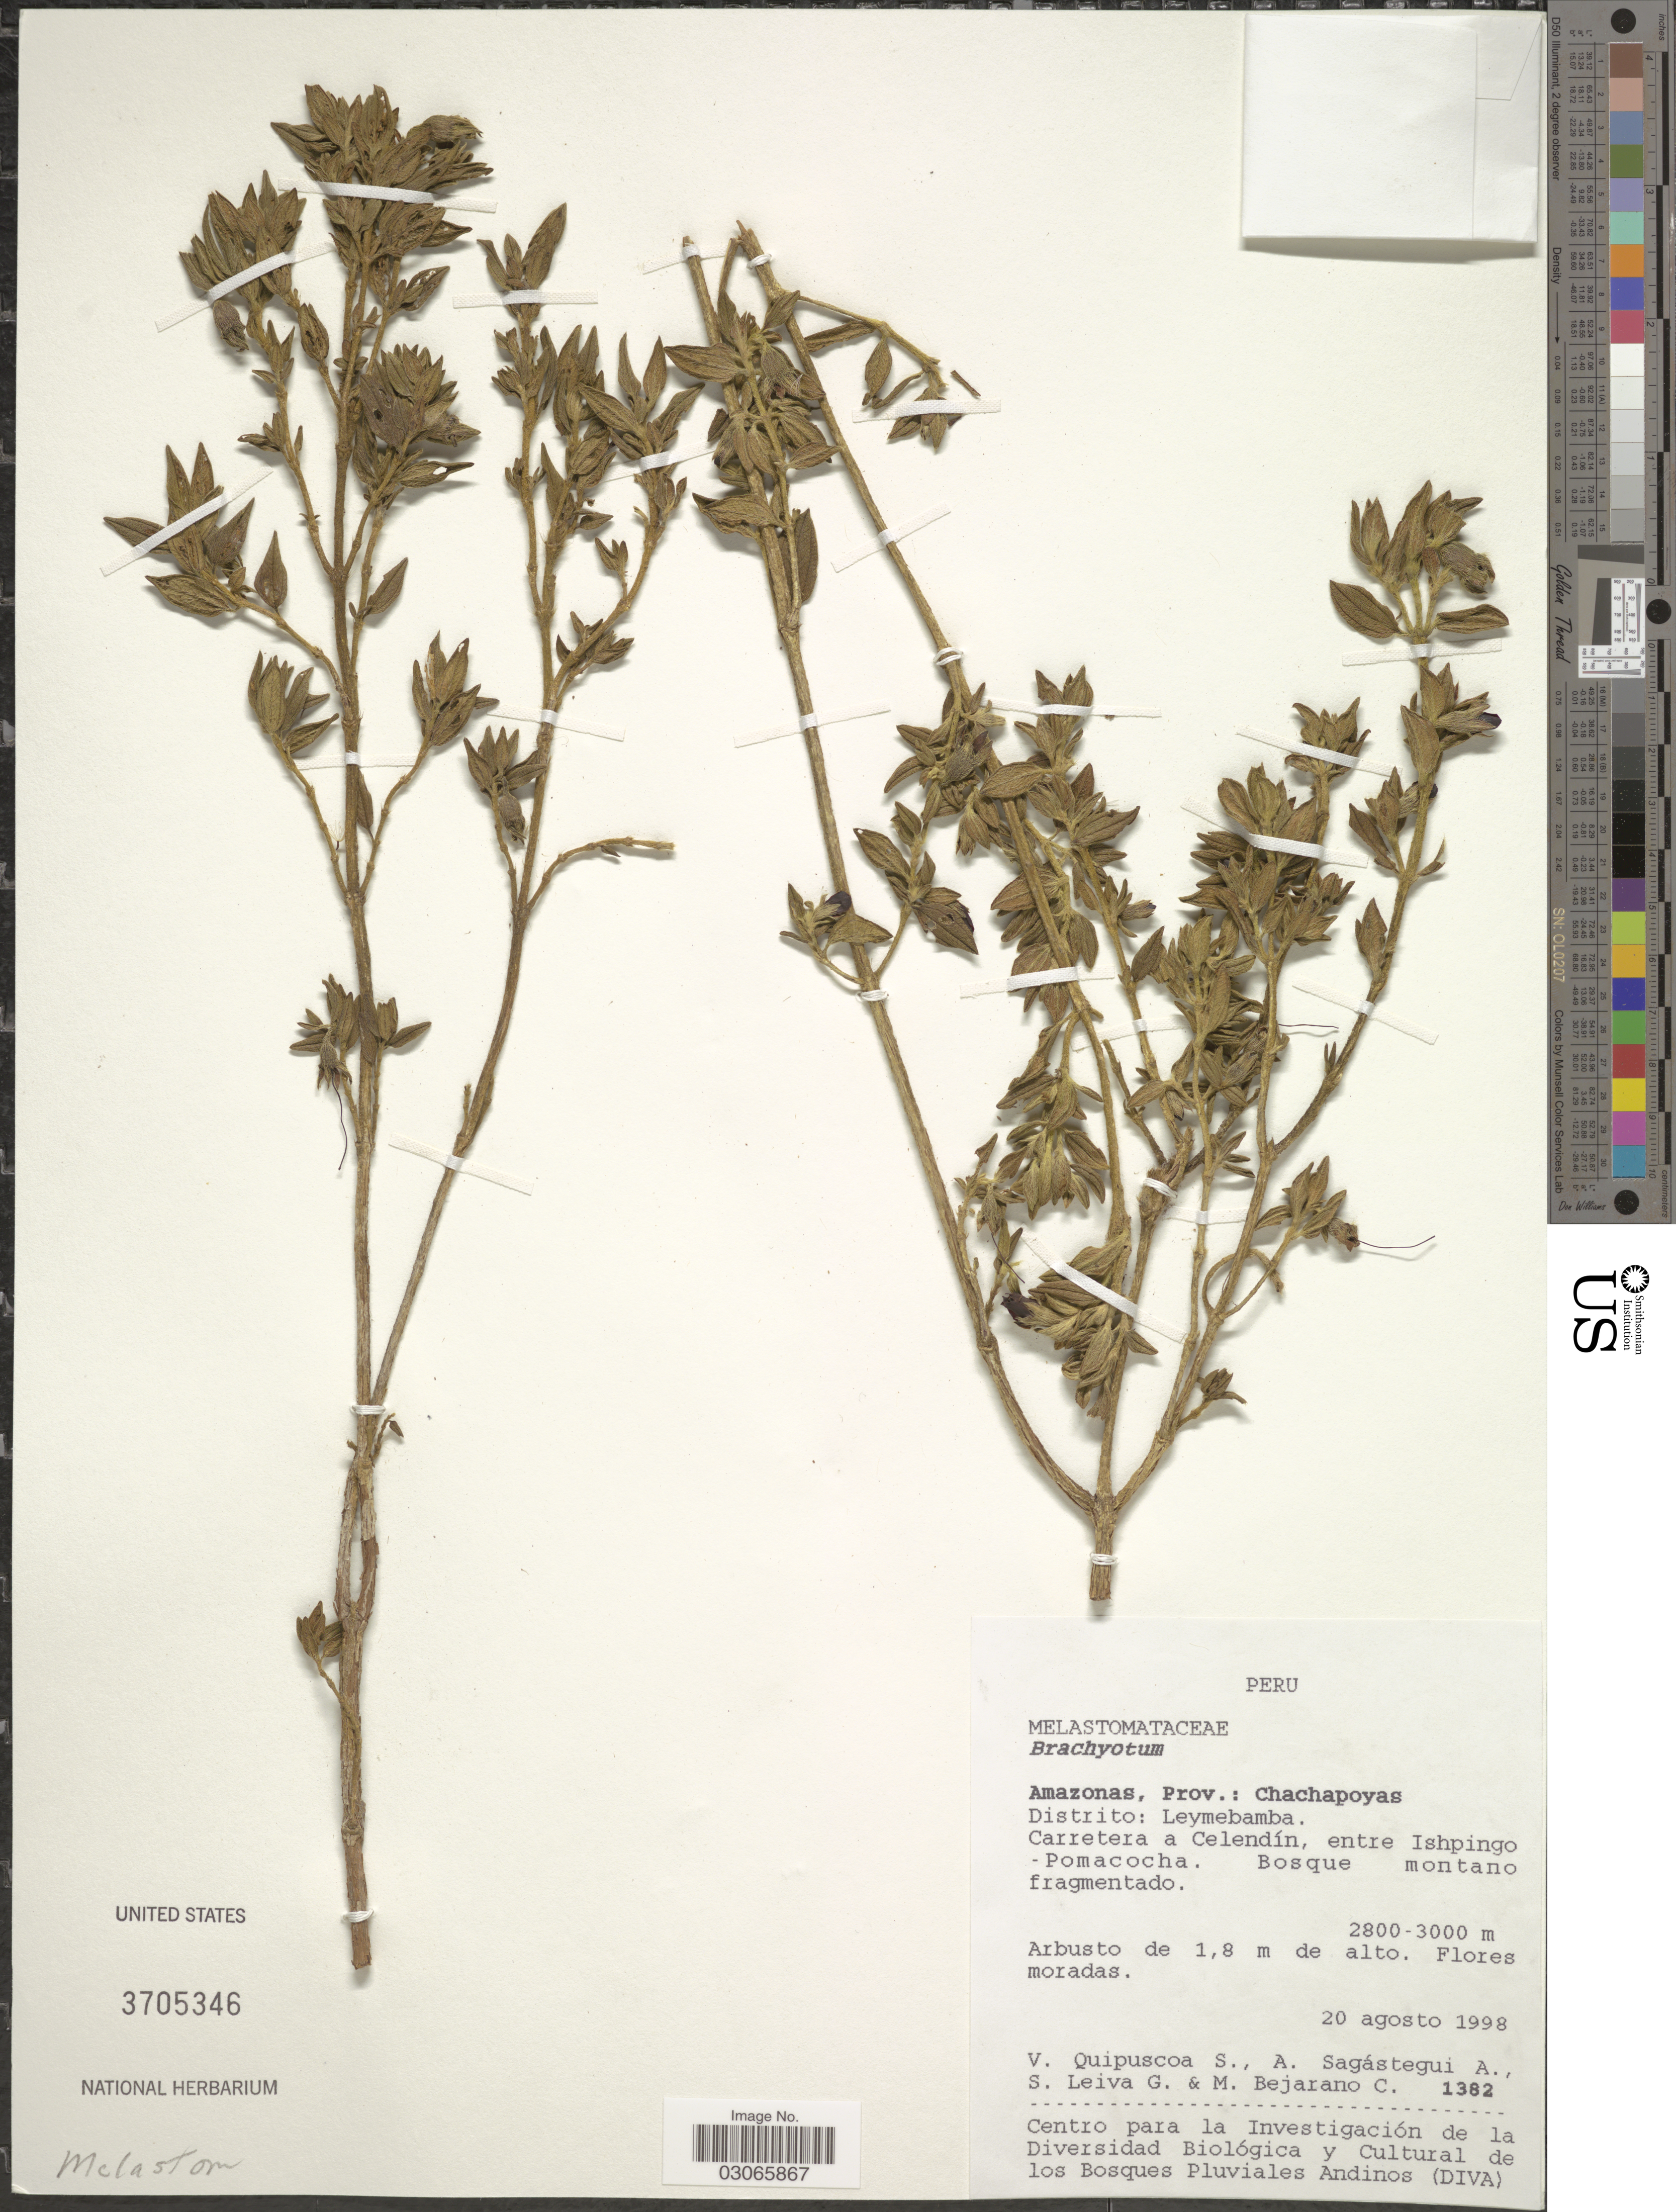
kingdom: Plantae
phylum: Tracheophyta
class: Magnoliopsida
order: Myrtales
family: Melastomataceae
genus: Brachyotum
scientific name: Brachyotum sp.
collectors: V. Quipuscoa S., A. Sagástegui A., S. Leiva G. & M. Bejarano C.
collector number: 1382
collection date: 1998-08-20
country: Peru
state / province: Amazonas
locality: Prov: Chachapoyas. Distrito: Leymebamba. Carretera a Celendín, entre Ishpingo - Pomacocha.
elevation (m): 2800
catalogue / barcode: US 3705346